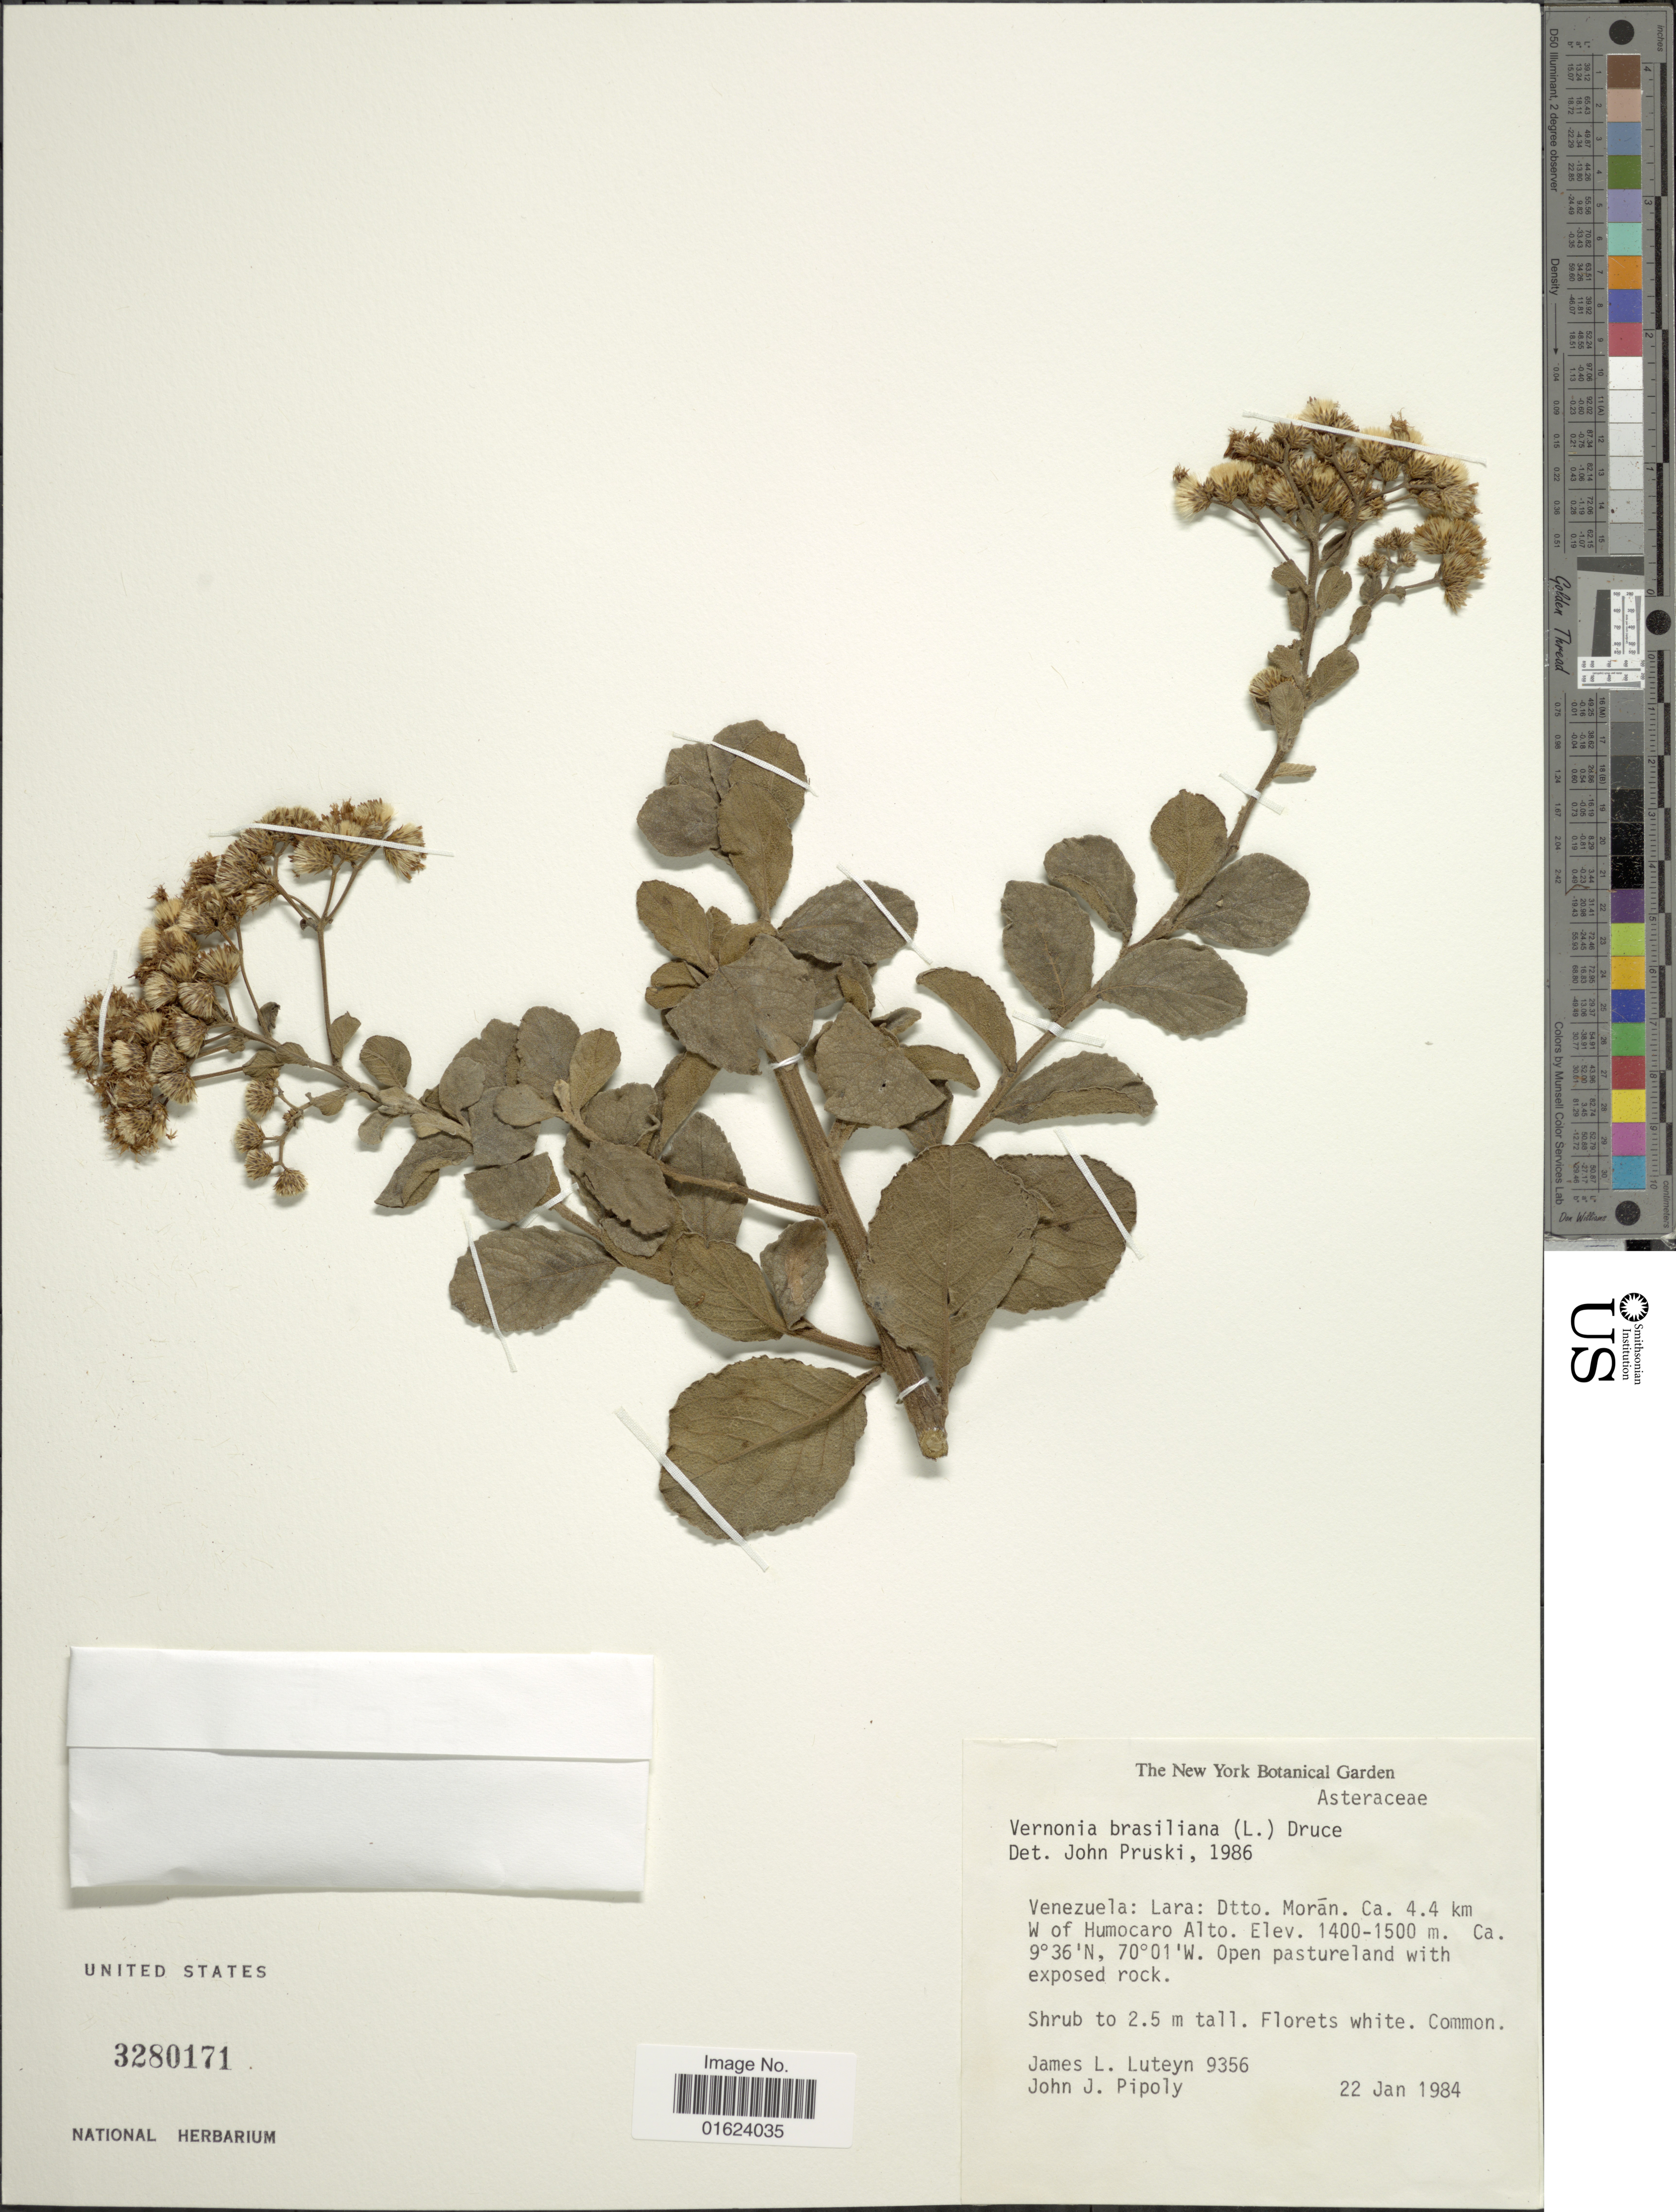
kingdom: Plantae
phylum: Tracheophyta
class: Magnoliopsida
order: Asterales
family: Asteraceae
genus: Vernonia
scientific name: Vernonia brasiliana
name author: (L.) Druce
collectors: J. L. Luteyn & J. J. Pipoly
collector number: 9356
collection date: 1984-01-22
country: Venezuela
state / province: Lara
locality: Venezuela: Lara: Dtto. Moran, Ca. 4.4 km W of Humocaro Alto.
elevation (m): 1400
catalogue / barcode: US 3280171